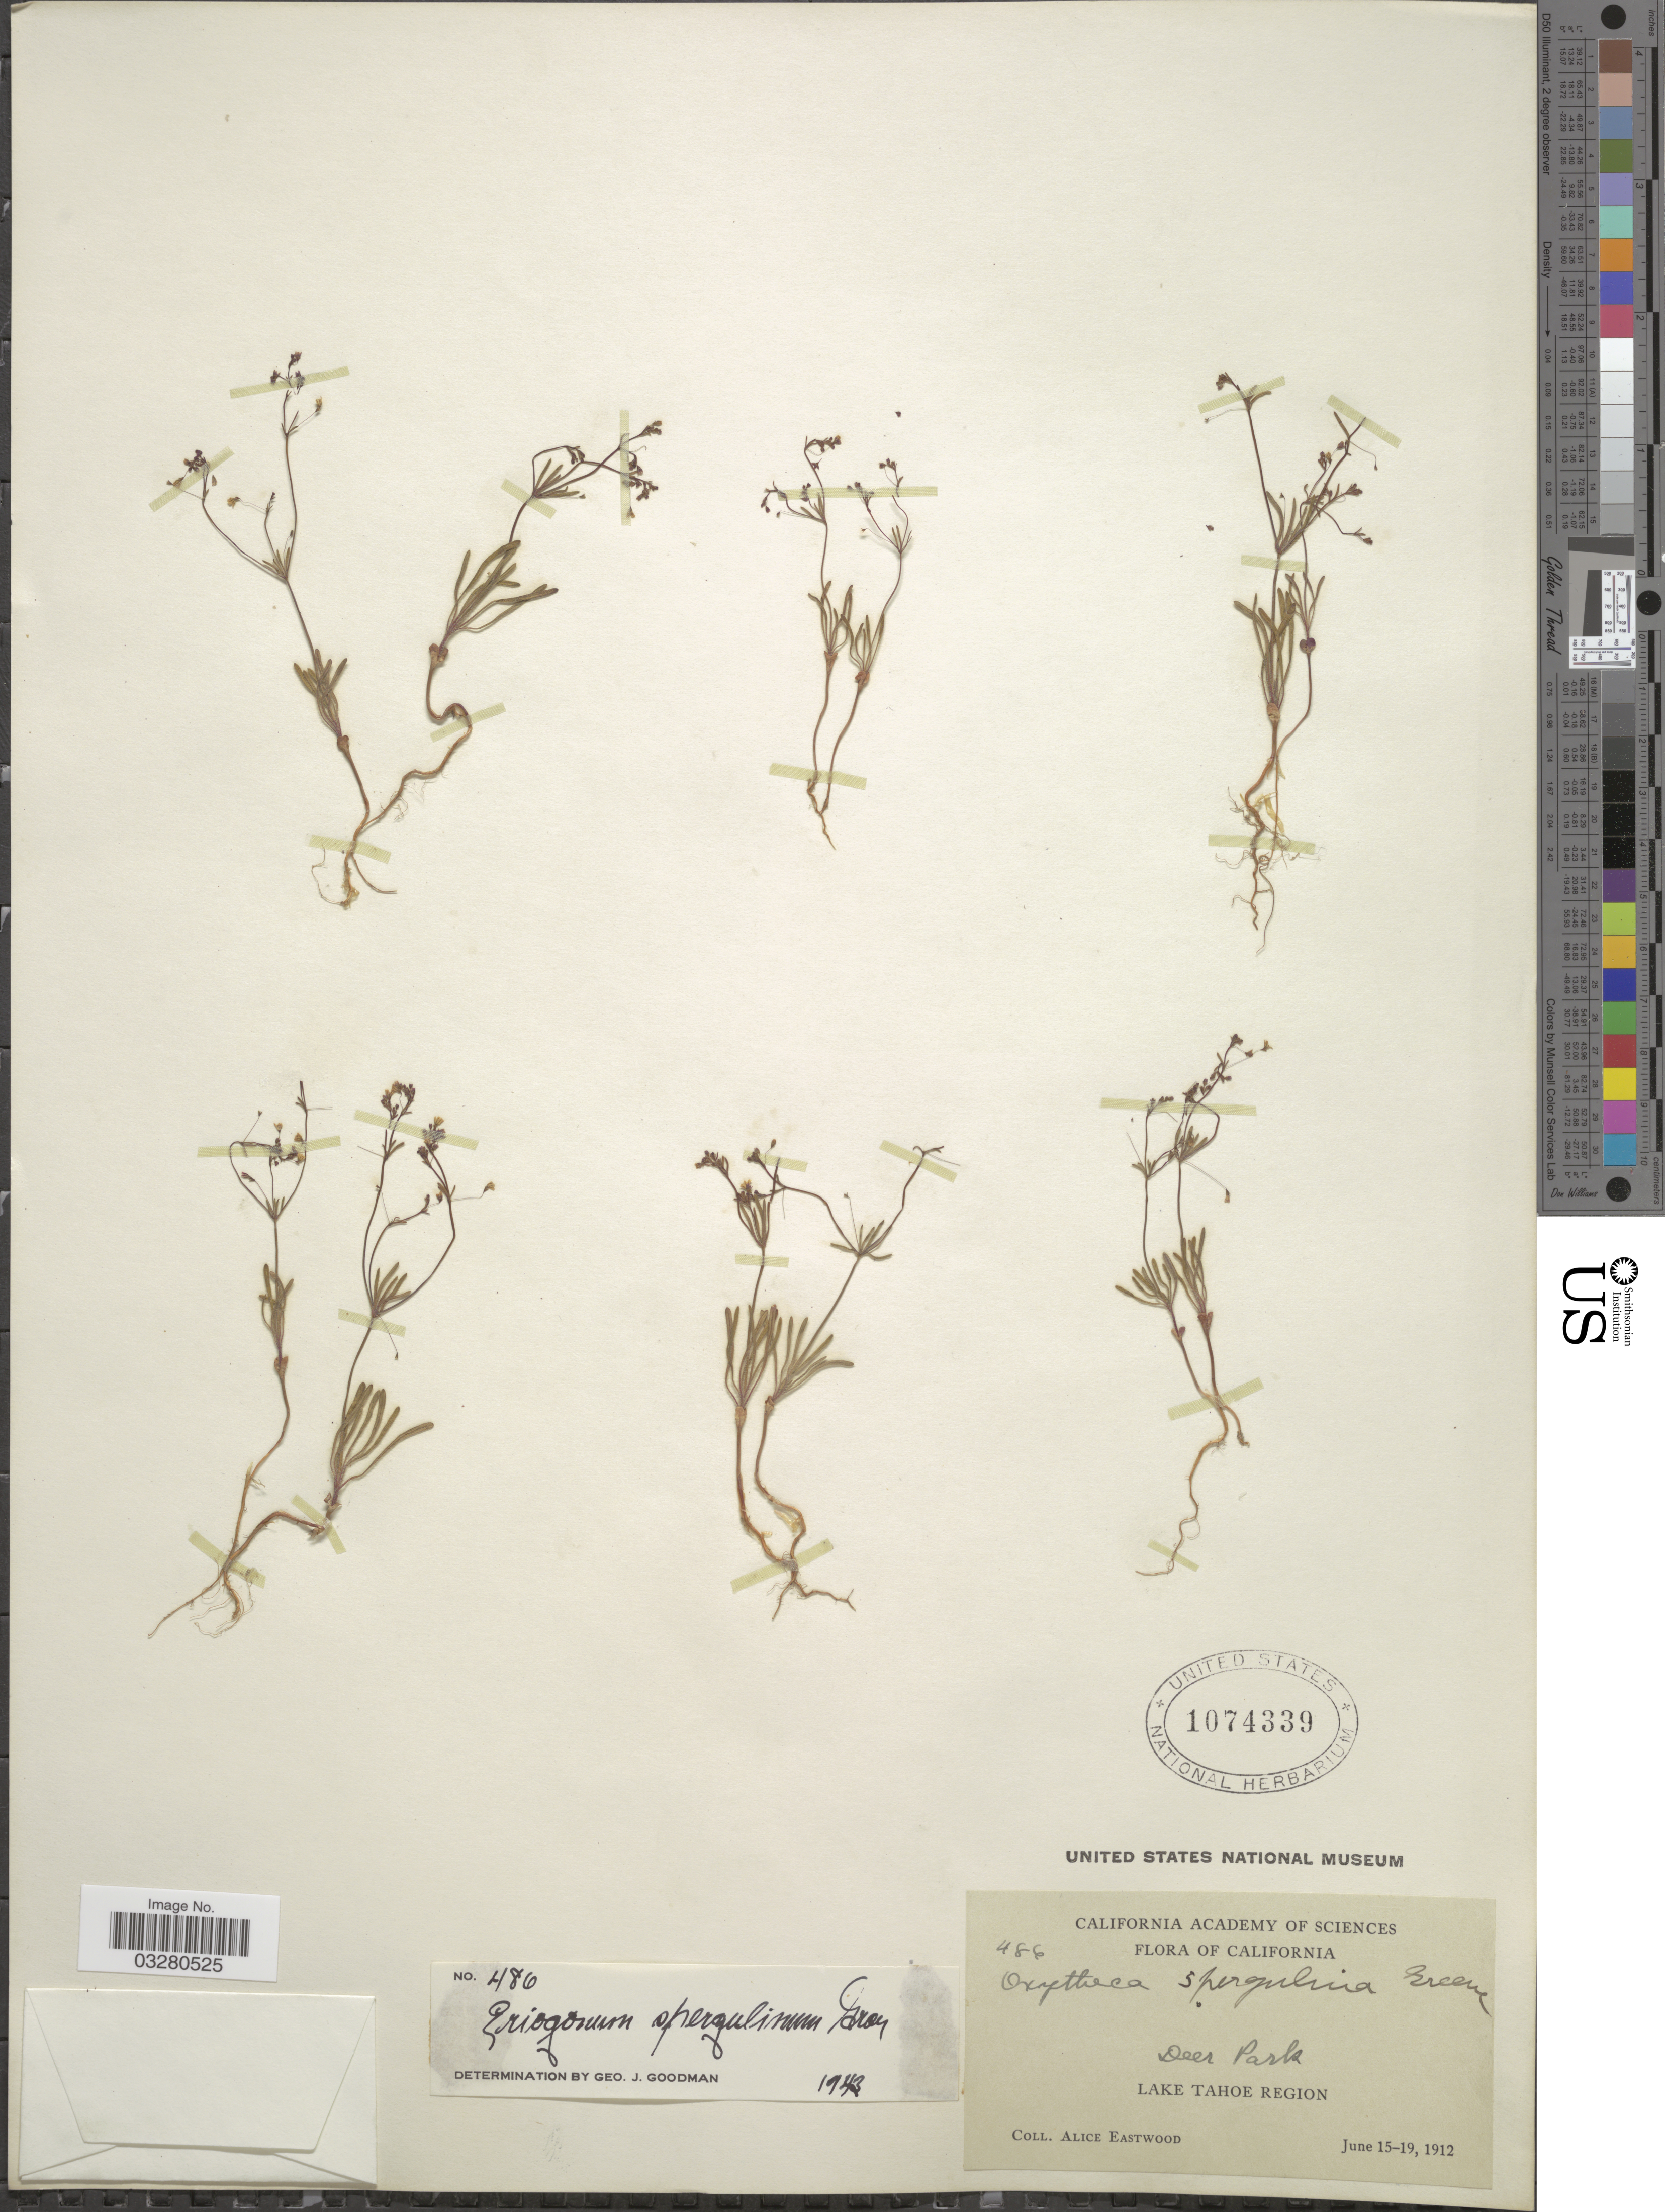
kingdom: Plantae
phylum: Tracheophyta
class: Magnoliopsida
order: Caryophyllales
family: Polygonaceae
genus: Eriogonum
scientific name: Eriogonum spergulinum var. reddingianum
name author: (M.E. Jones) J.T. Howell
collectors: A. Eastwood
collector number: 486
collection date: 1912-06-15/1912-06-19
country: United States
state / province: California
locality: Deer Park. Lake Tahoe Region.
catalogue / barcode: US 1074339